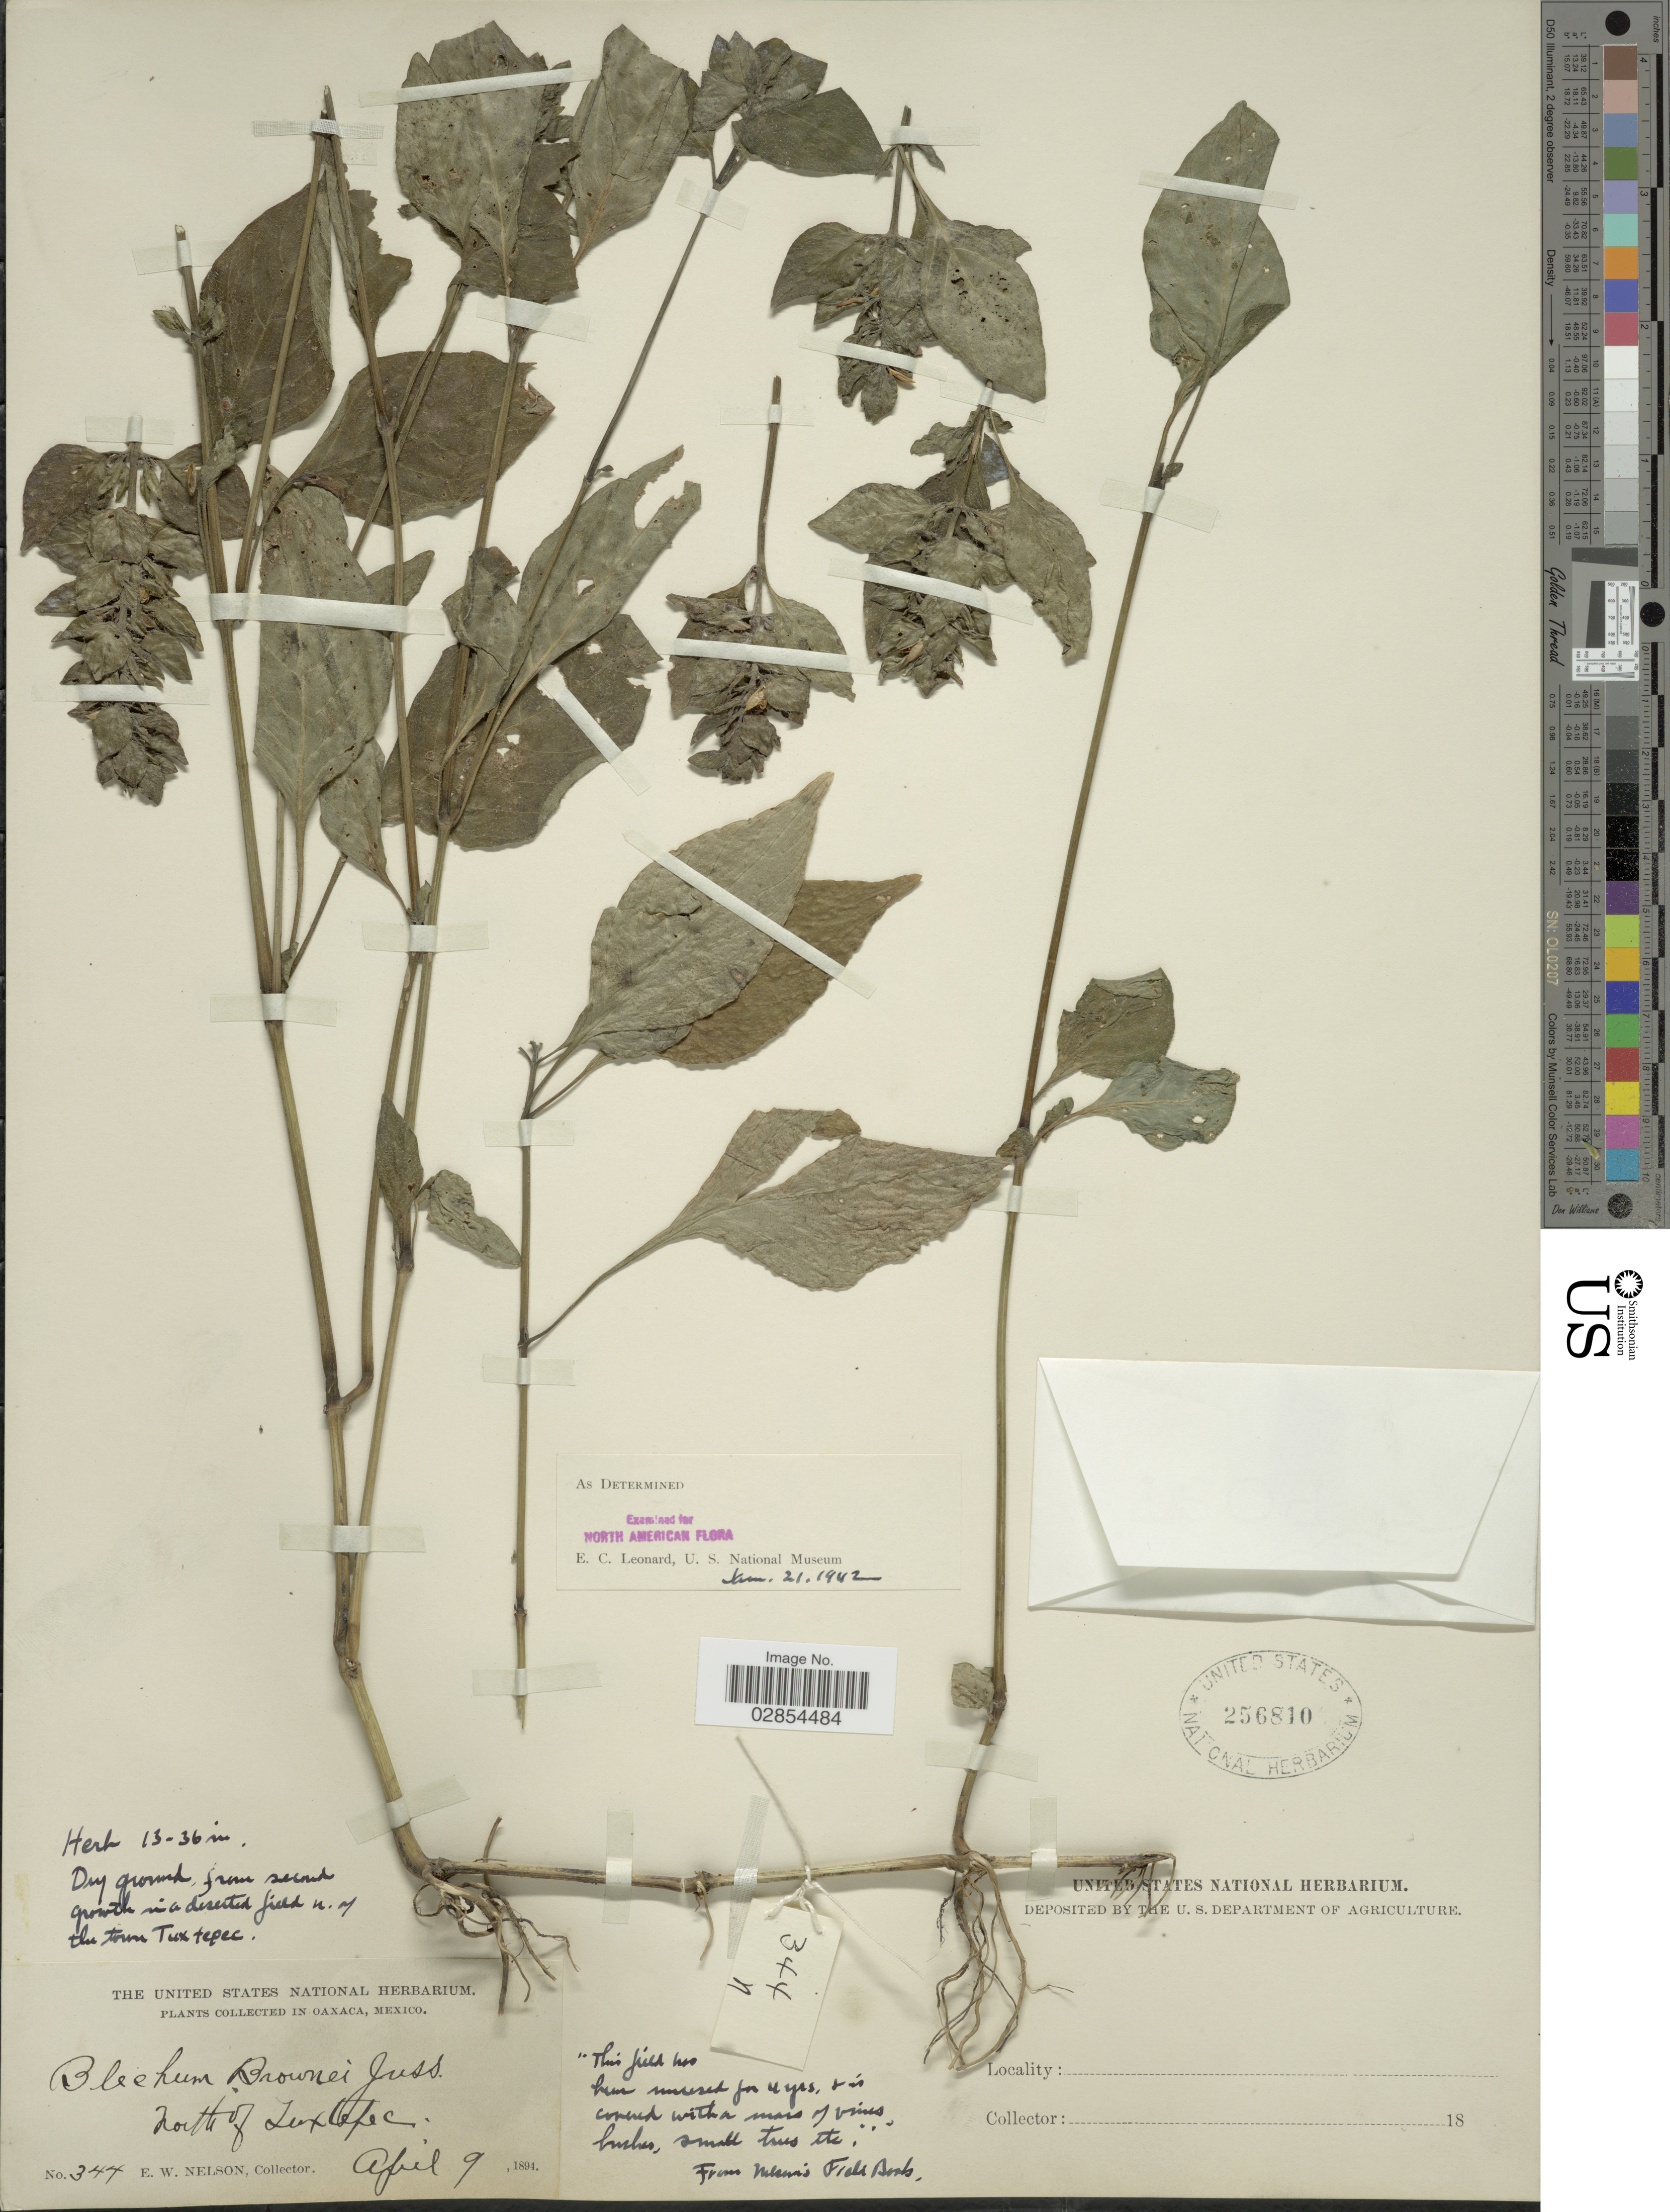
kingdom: Plantae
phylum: Tracheophyta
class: Magnoliopsida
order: Lamiales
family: Acanthaceae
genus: Blechum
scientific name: Blechum brownei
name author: Juss.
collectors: E. W. Nelson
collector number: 344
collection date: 1894-04-09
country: Mexico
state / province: Oaxaca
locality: North of Tuxtepec.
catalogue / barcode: US 256810